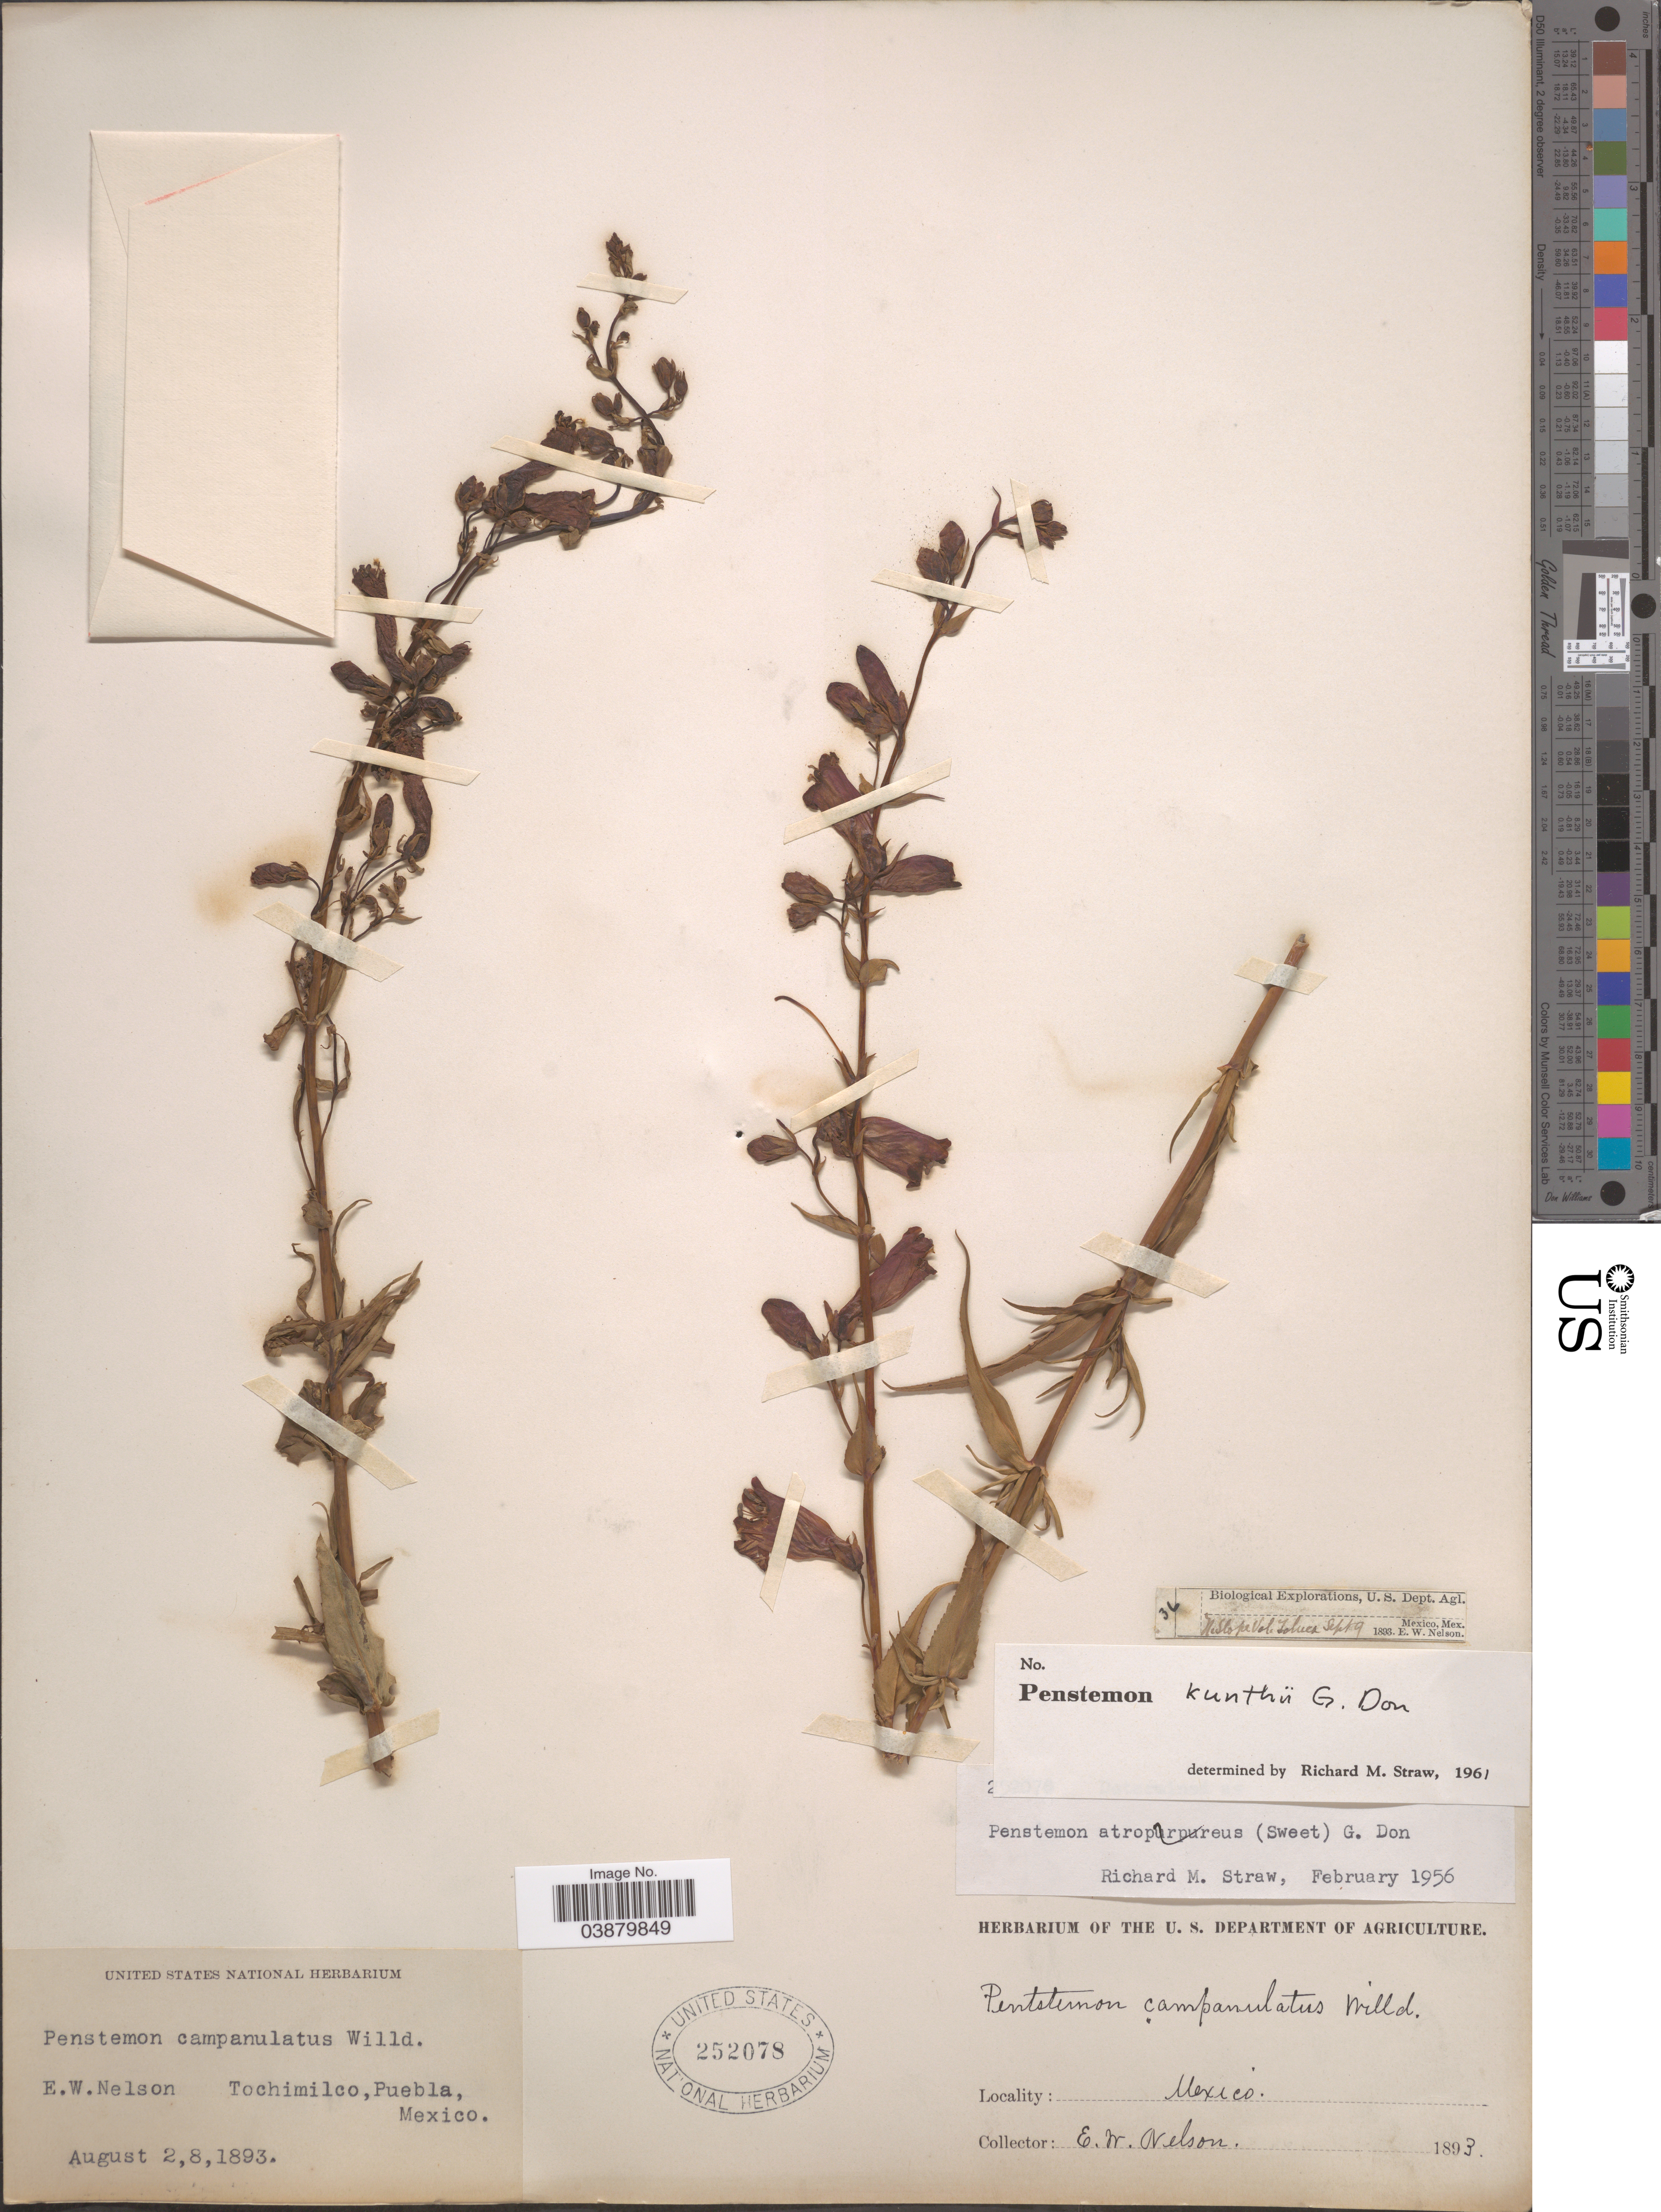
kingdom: Plantae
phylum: Tracheophyta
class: Magnoliopsida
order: Lamiales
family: Plantaginaceae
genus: Penstemon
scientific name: Penstemon kunthii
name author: G. Don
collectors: E. W. Nelson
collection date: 1893-08-02/1893-08-08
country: Mexico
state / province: Puebla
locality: Tochimilco.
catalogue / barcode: US 252078